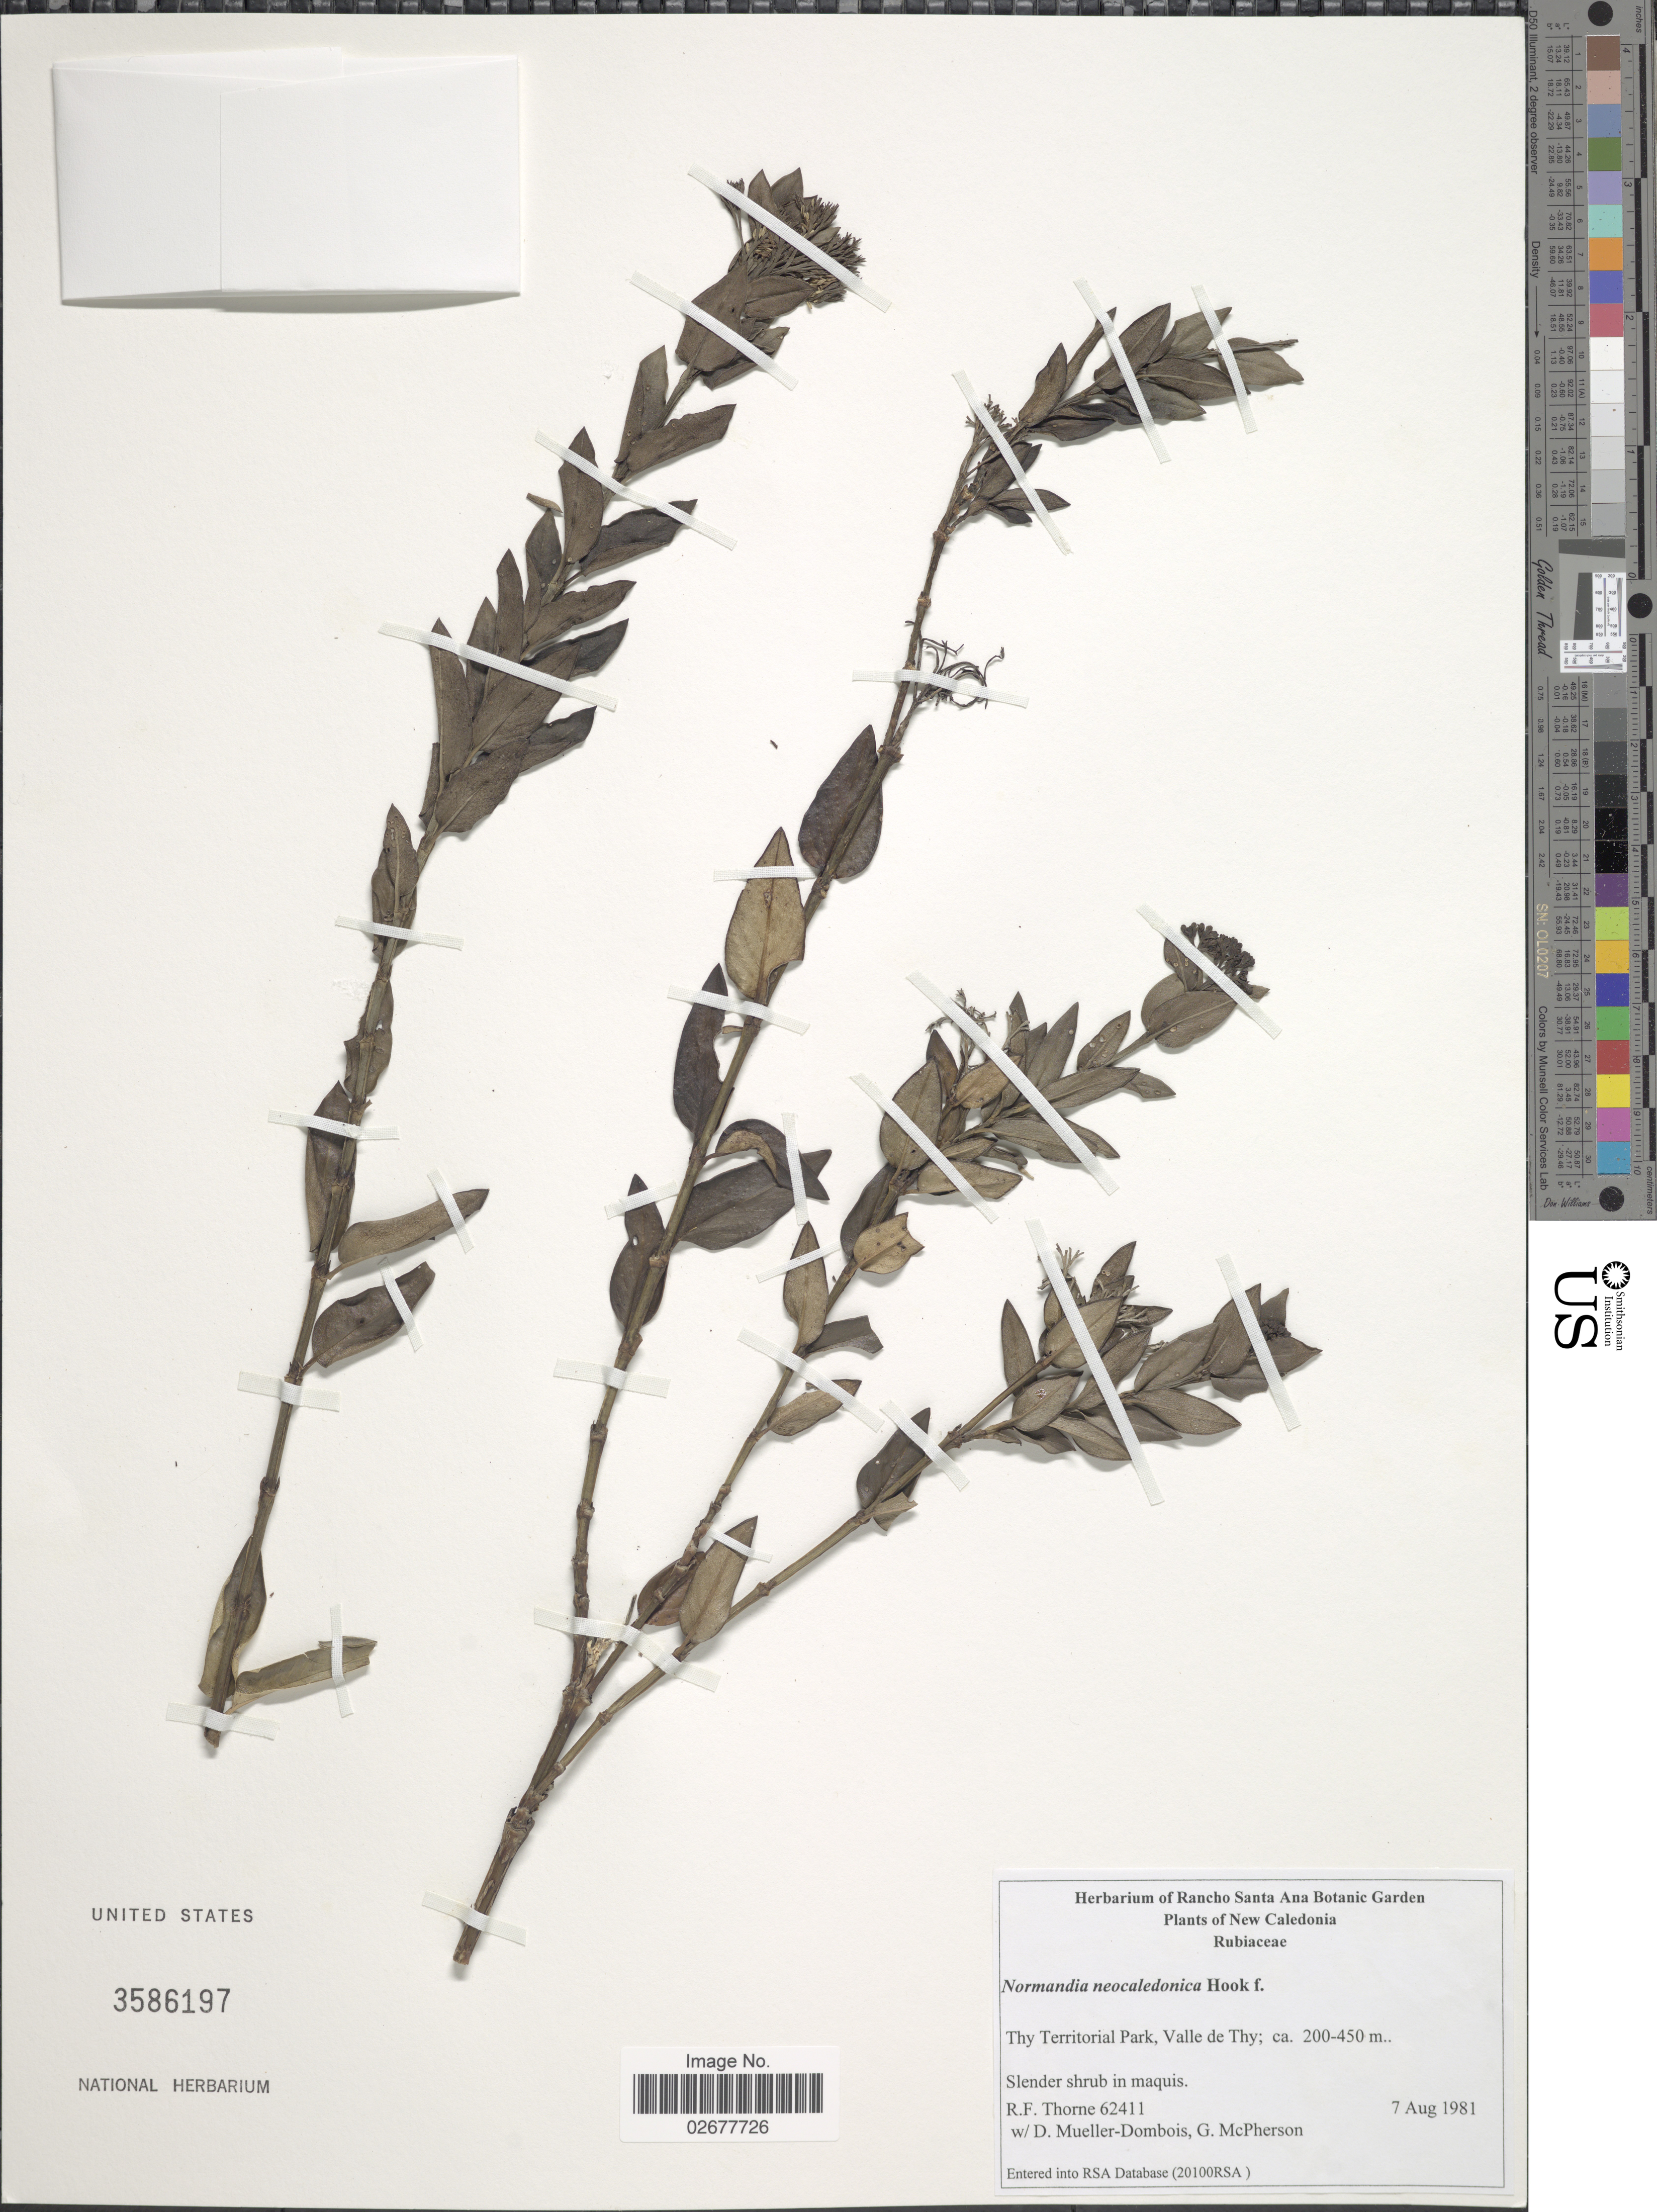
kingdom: Plantae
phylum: Tracheophyta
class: Magnoliopsida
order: Gentianales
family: Rubiaceae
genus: Normandia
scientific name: Normandia neocaledonica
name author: Hook. f.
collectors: R. F. Thorne, D. Mueller-Dombois & G. McPherson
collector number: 62411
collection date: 1981-08-07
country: New Caledonia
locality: Thy Territorial Park, Valle de Thy.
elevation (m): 200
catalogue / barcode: US 3586197